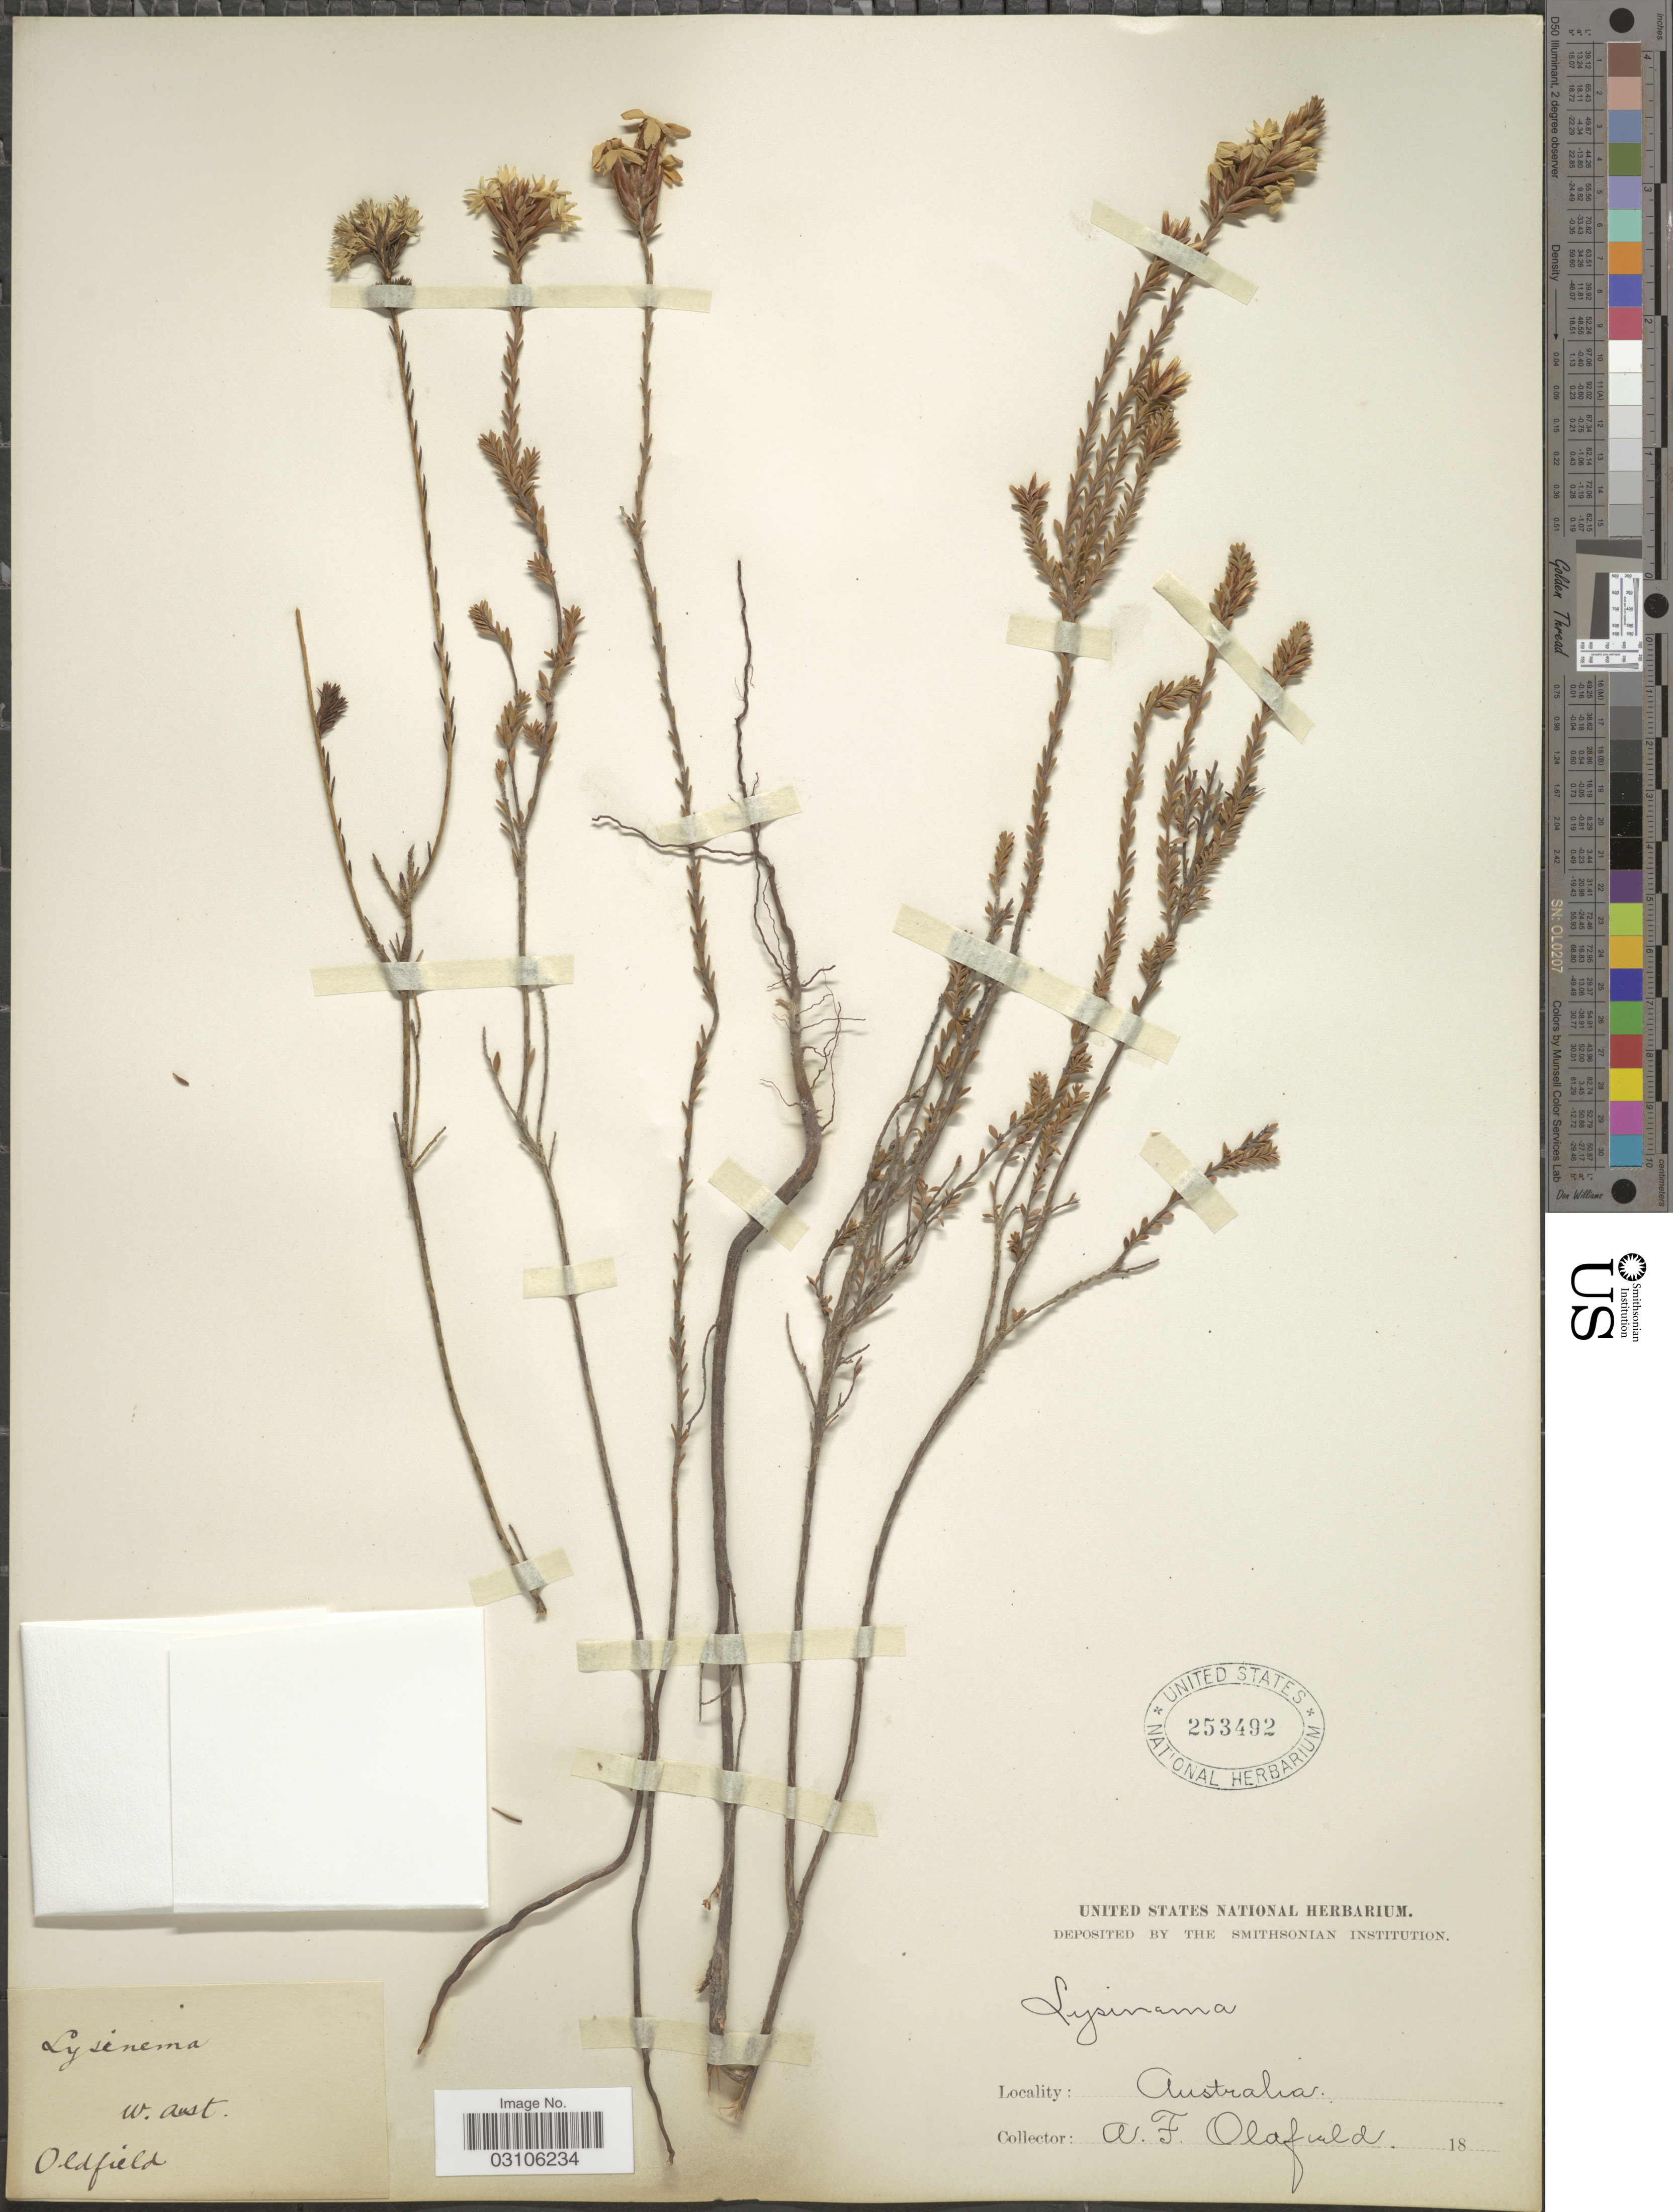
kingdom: Plantae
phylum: Tracheophyta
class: Magnoliopsida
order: Ericales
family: Ericaceae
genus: Lysinema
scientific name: Lysinema conspicuum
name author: R. Br.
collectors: A. Oldfield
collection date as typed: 18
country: Australia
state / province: Western Australia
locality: W. Aust.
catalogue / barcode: US 253492